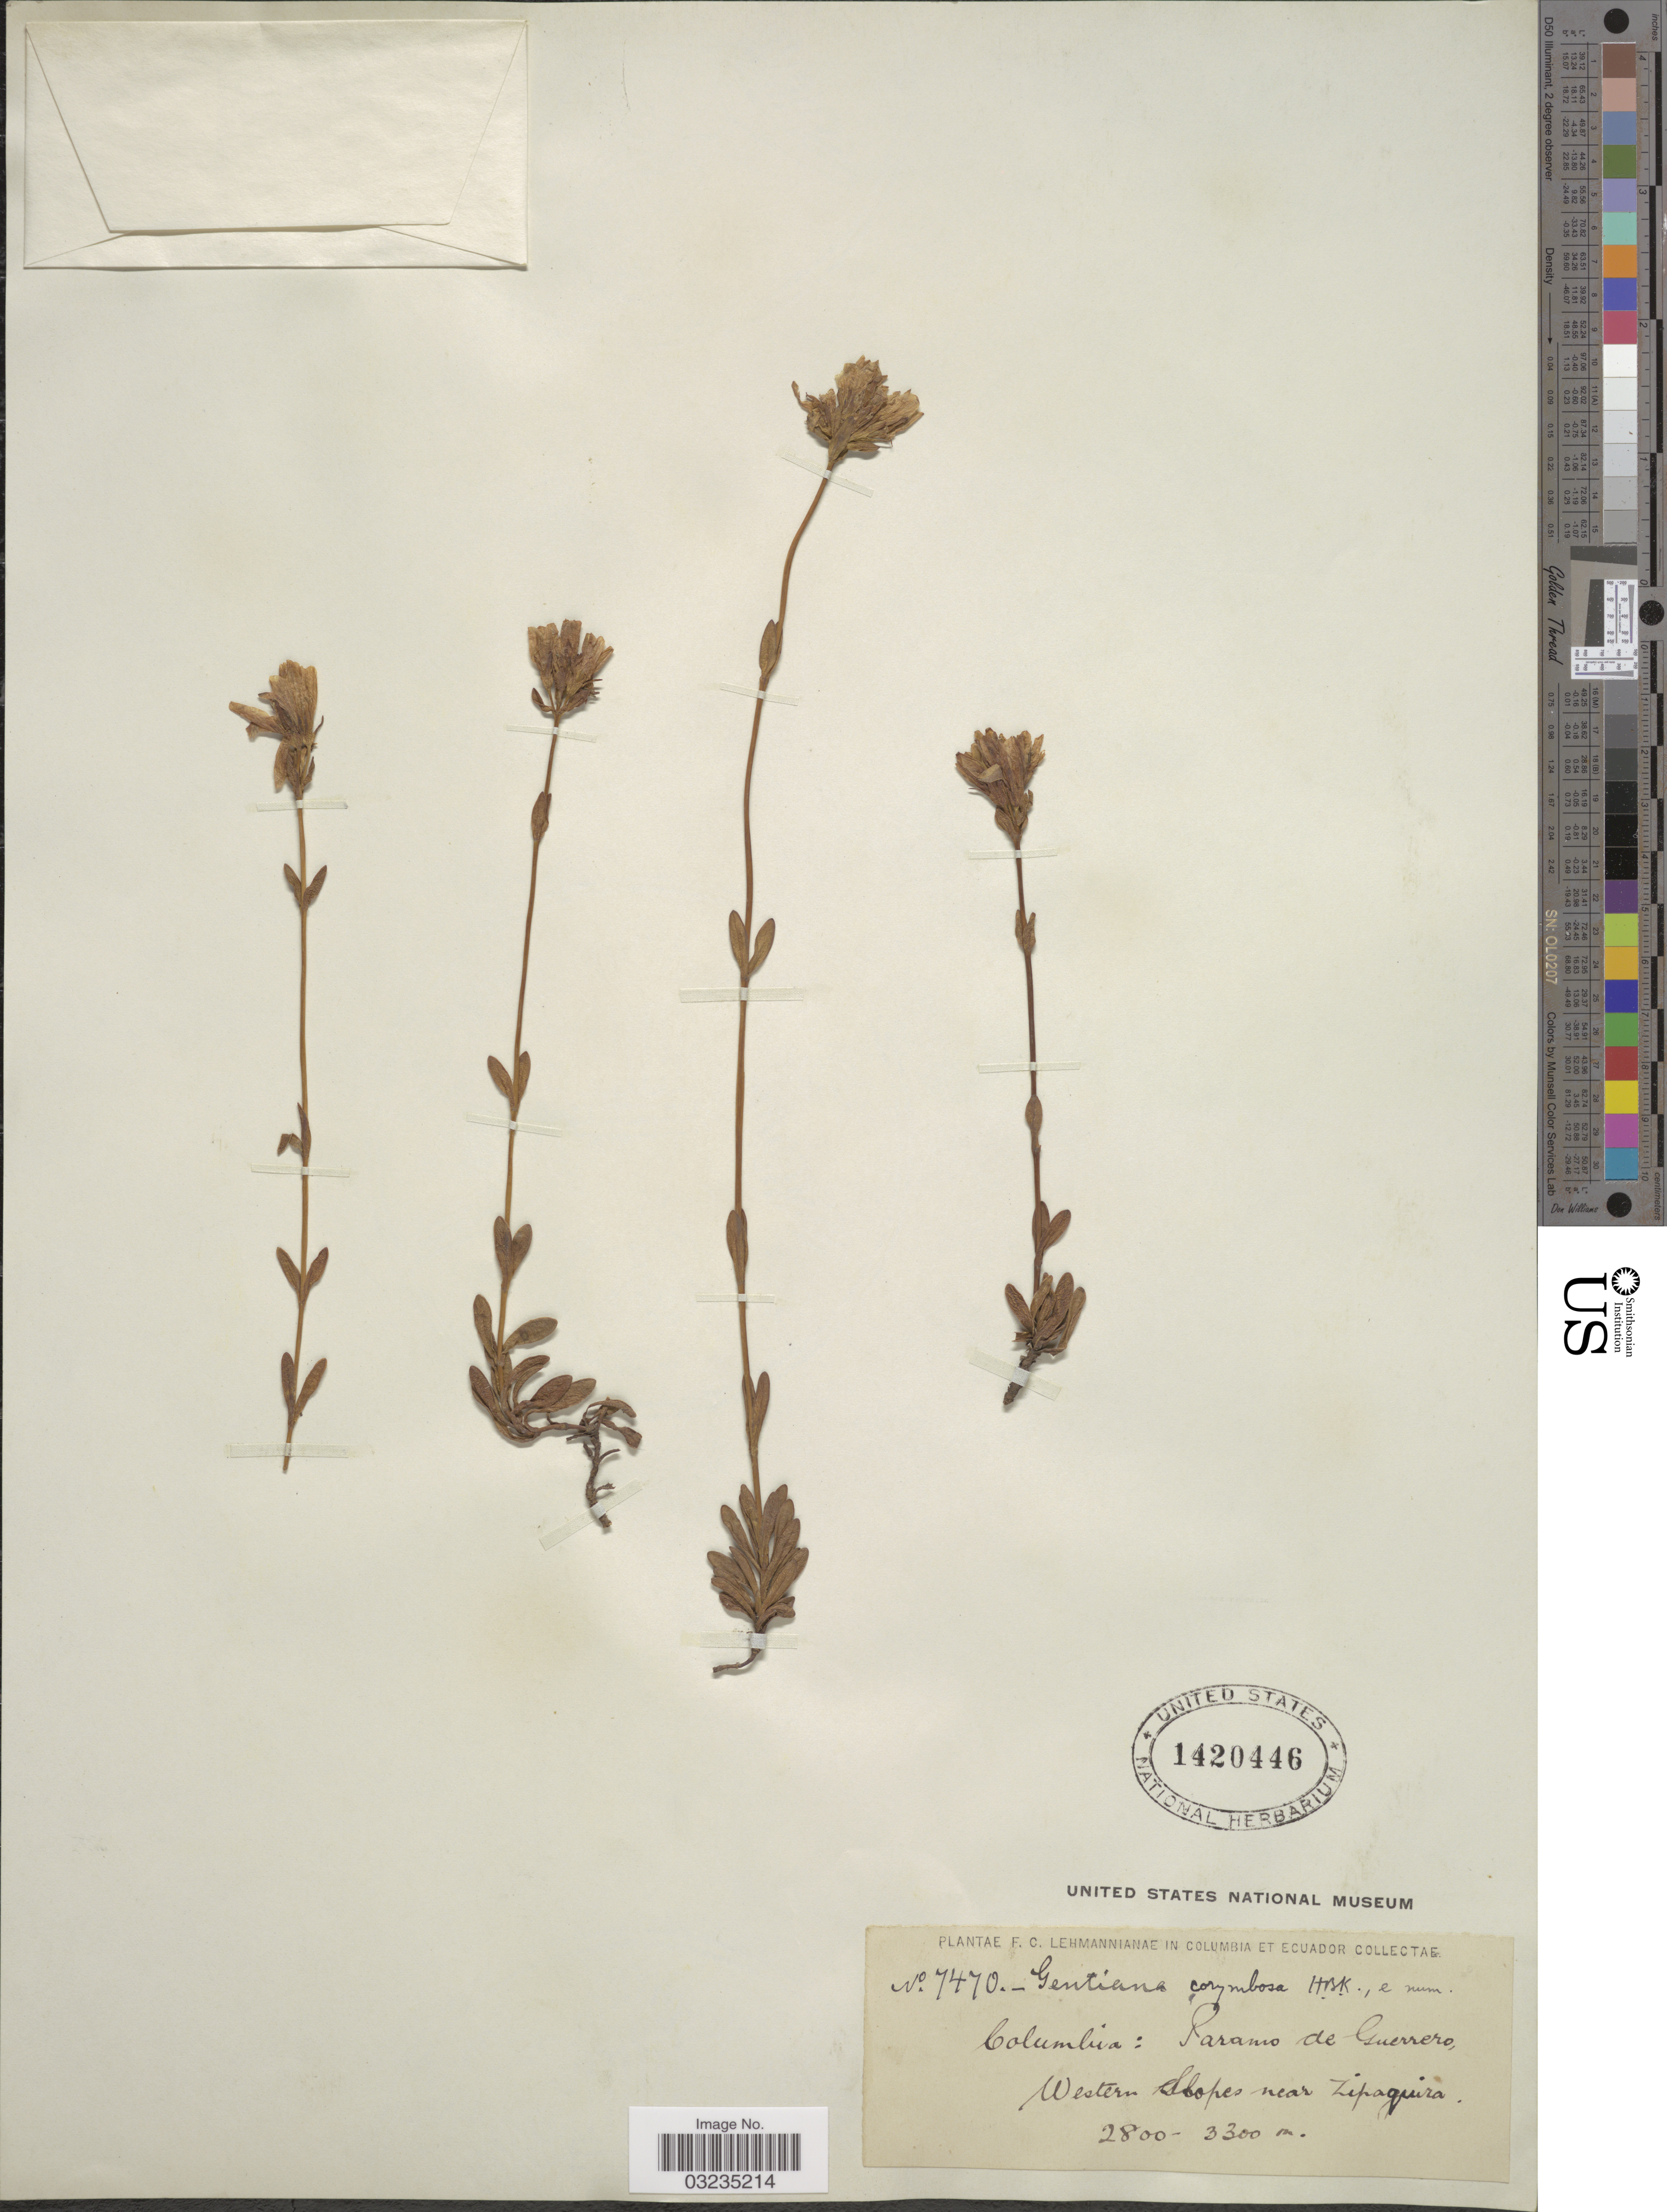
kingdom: Plantae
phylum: Tracheophyta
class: Magnoliopsida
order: Gentianales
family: Gentianaceae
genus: Gentiana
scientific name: Gentiana corymbosa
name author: Humb. et al.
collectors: F. C. Lehmann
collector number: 7470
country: Colombia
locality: Paramo de Guerrero, Western slopes near Zipaquira.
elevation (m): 2800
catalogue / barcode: US 1420446